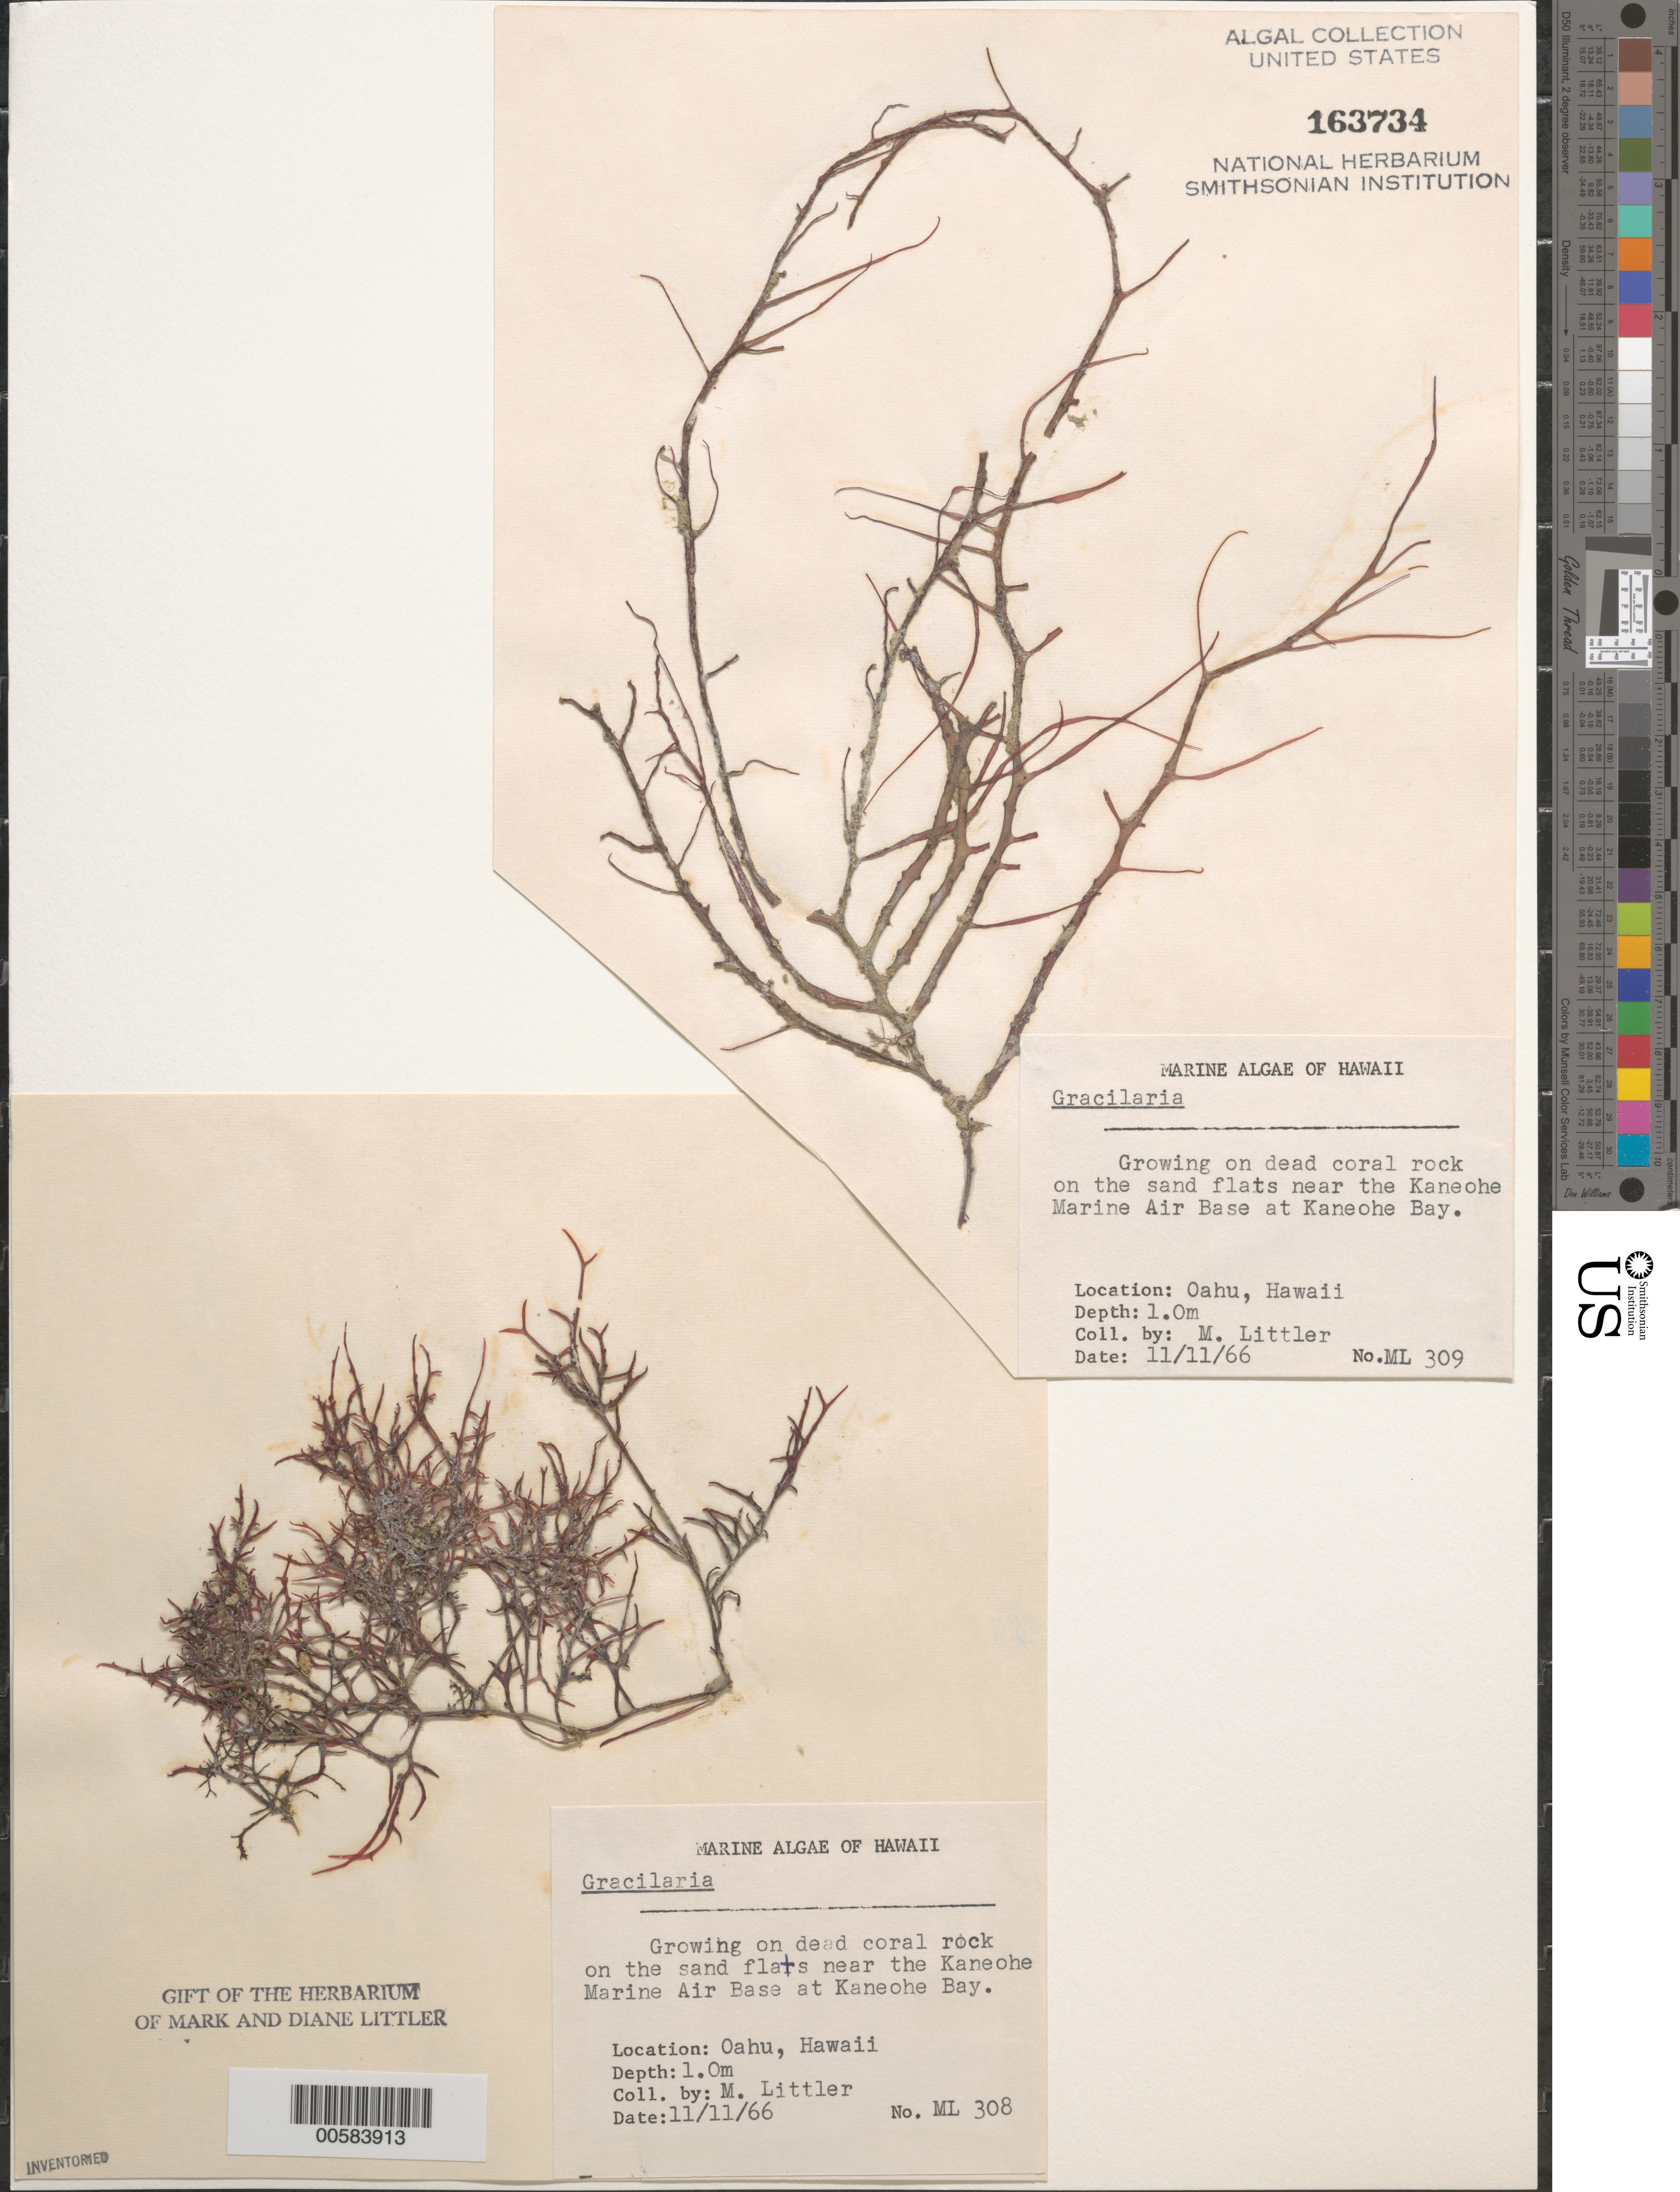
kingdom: Plantae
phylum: Rhodophyta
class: Florideophyceae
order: Gracilariales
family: Gracilariaceae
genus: Gracilaria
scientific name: Gracilaria sp.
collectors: M. M. Littler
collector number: ML 308 & ML 309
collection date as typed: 11 Nov 1966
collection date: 1966-11-11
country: United States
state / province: Hawaii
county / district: Honolulu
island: Oahu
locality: Kaneohe Bay near Kaneohe Marine Air Base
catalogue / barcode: US 163734